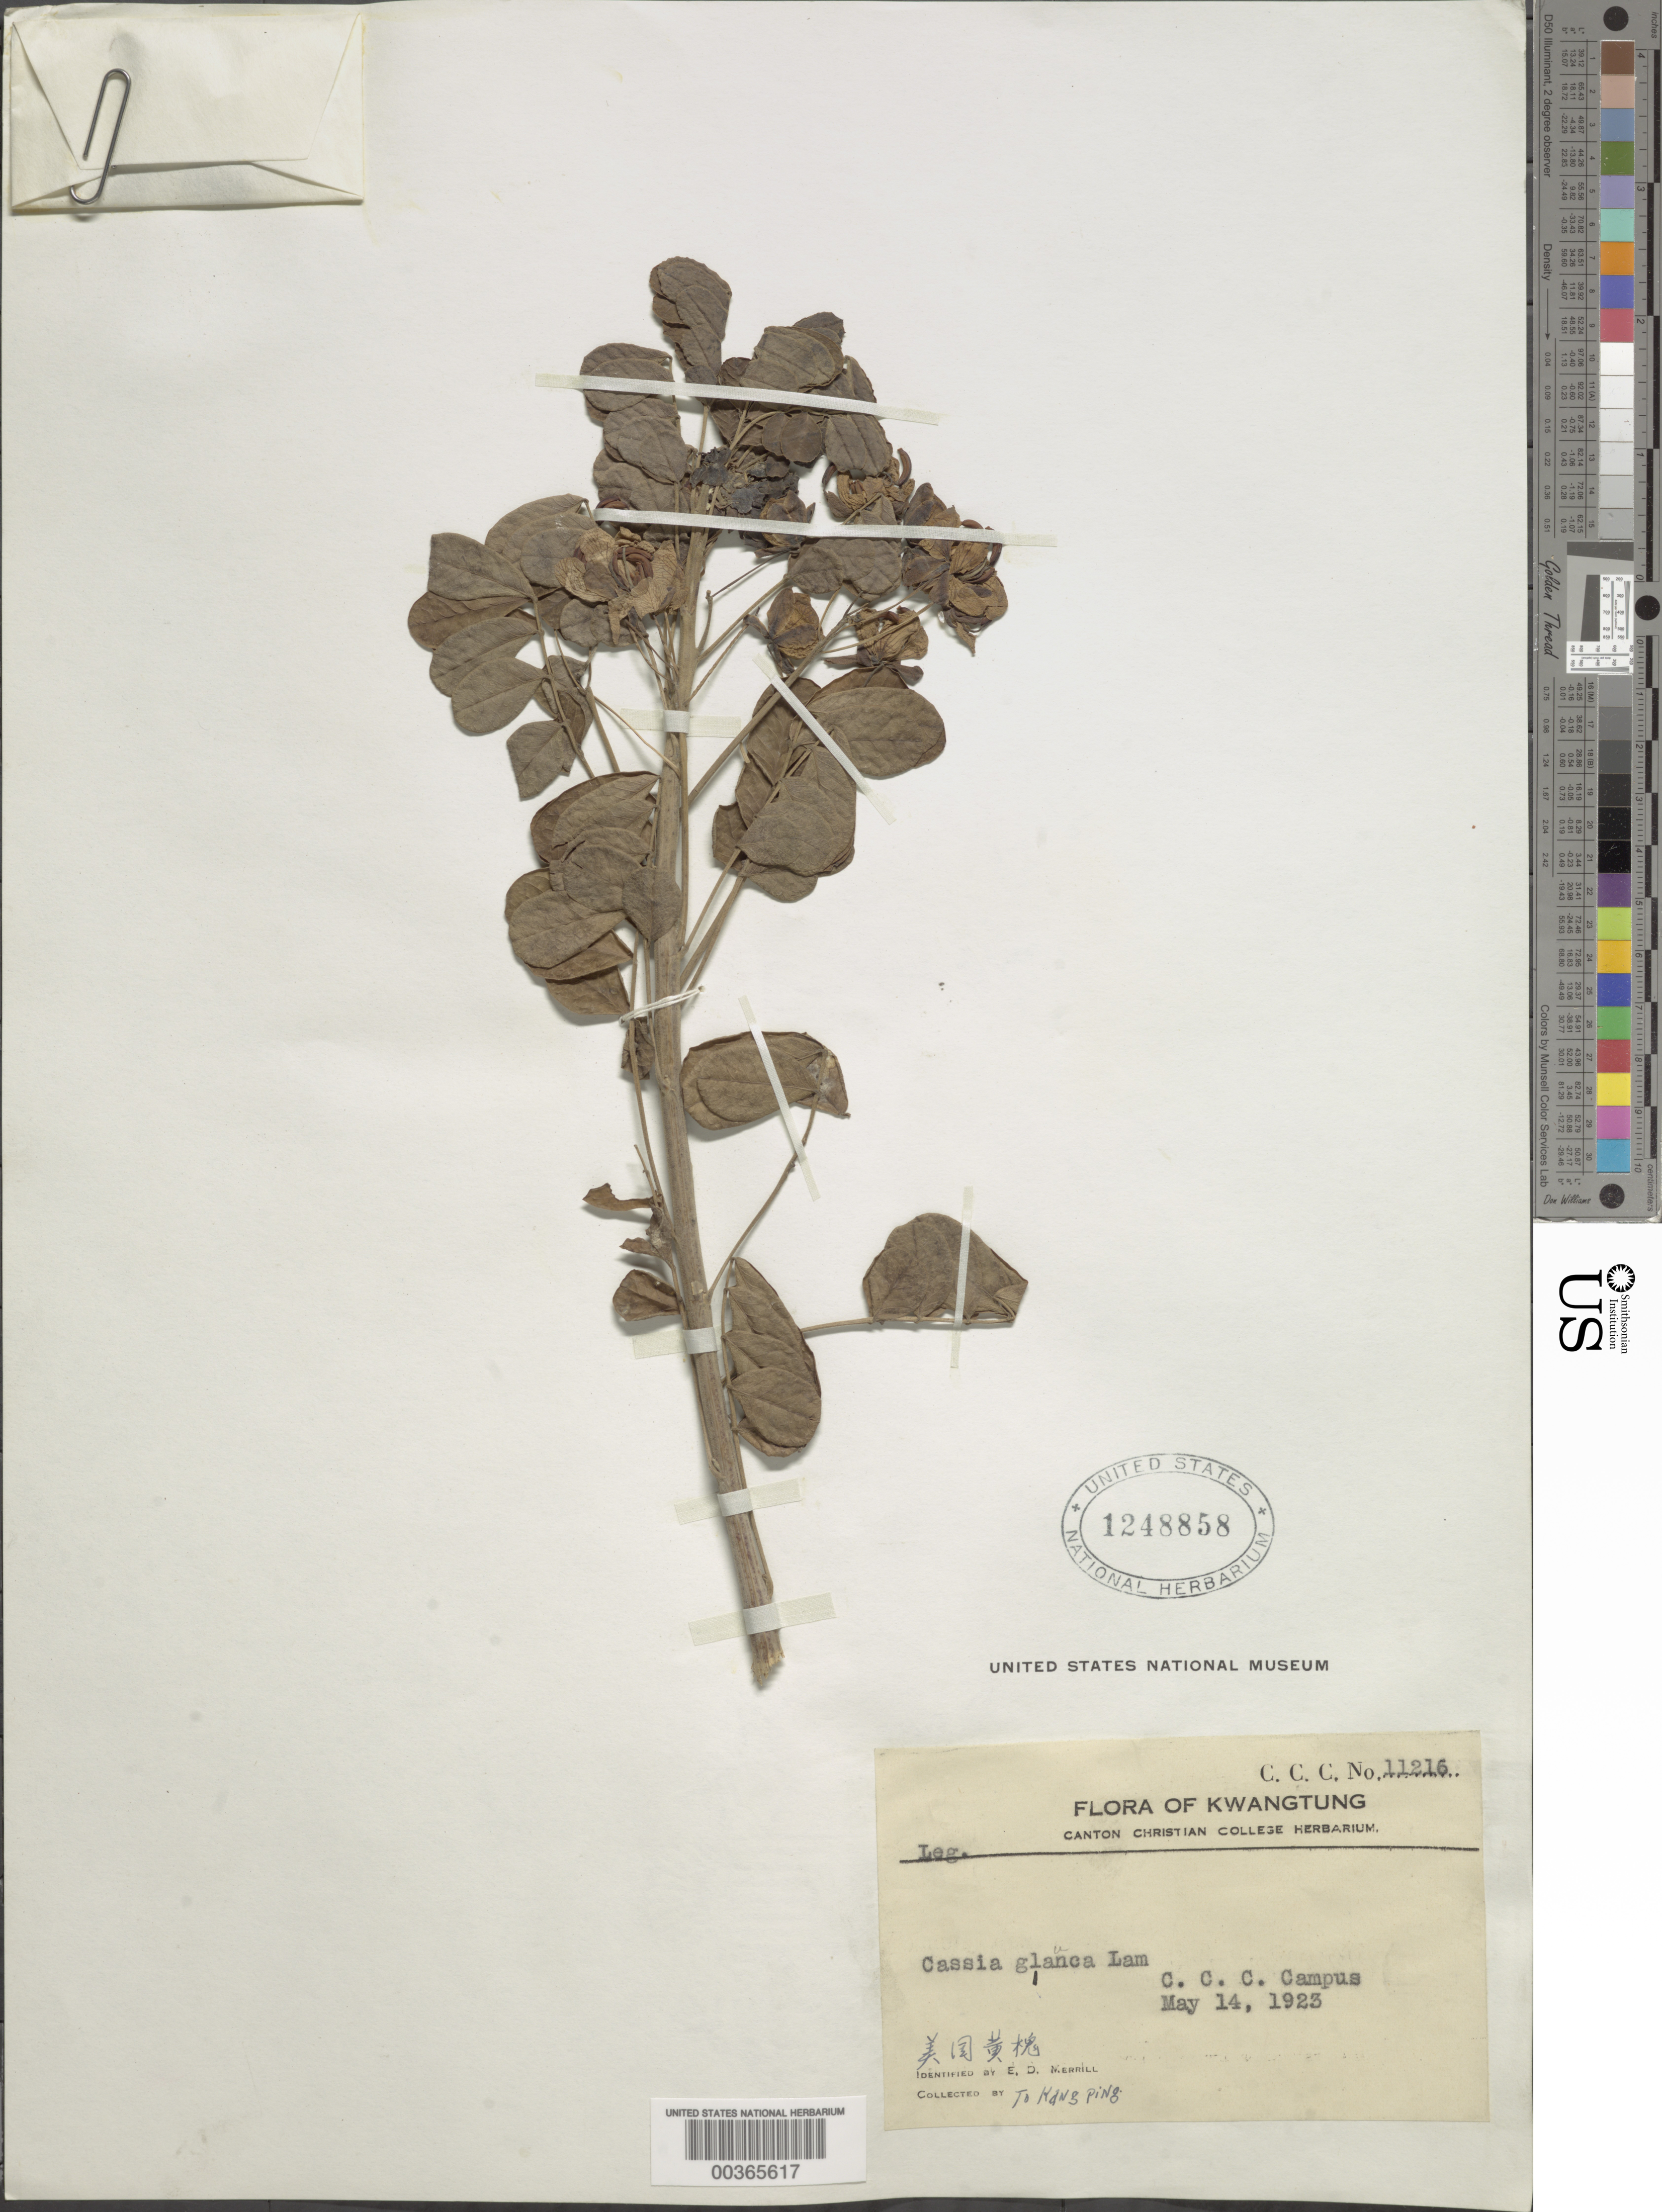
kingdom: Plantae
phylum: Tracheophyta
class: Magnoliopsida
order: Fabales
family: Fabaceae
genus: Senna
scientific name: Senna surattensis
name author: (Burm. f.) H.S. Irwin & Barneby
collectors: T. K. Peng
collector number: C.c.c. No. 11216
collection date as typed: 14 May 1923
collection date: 1923-05-14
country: China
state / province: Guangdong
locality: Canton christian college campus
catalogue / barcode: US 1248858